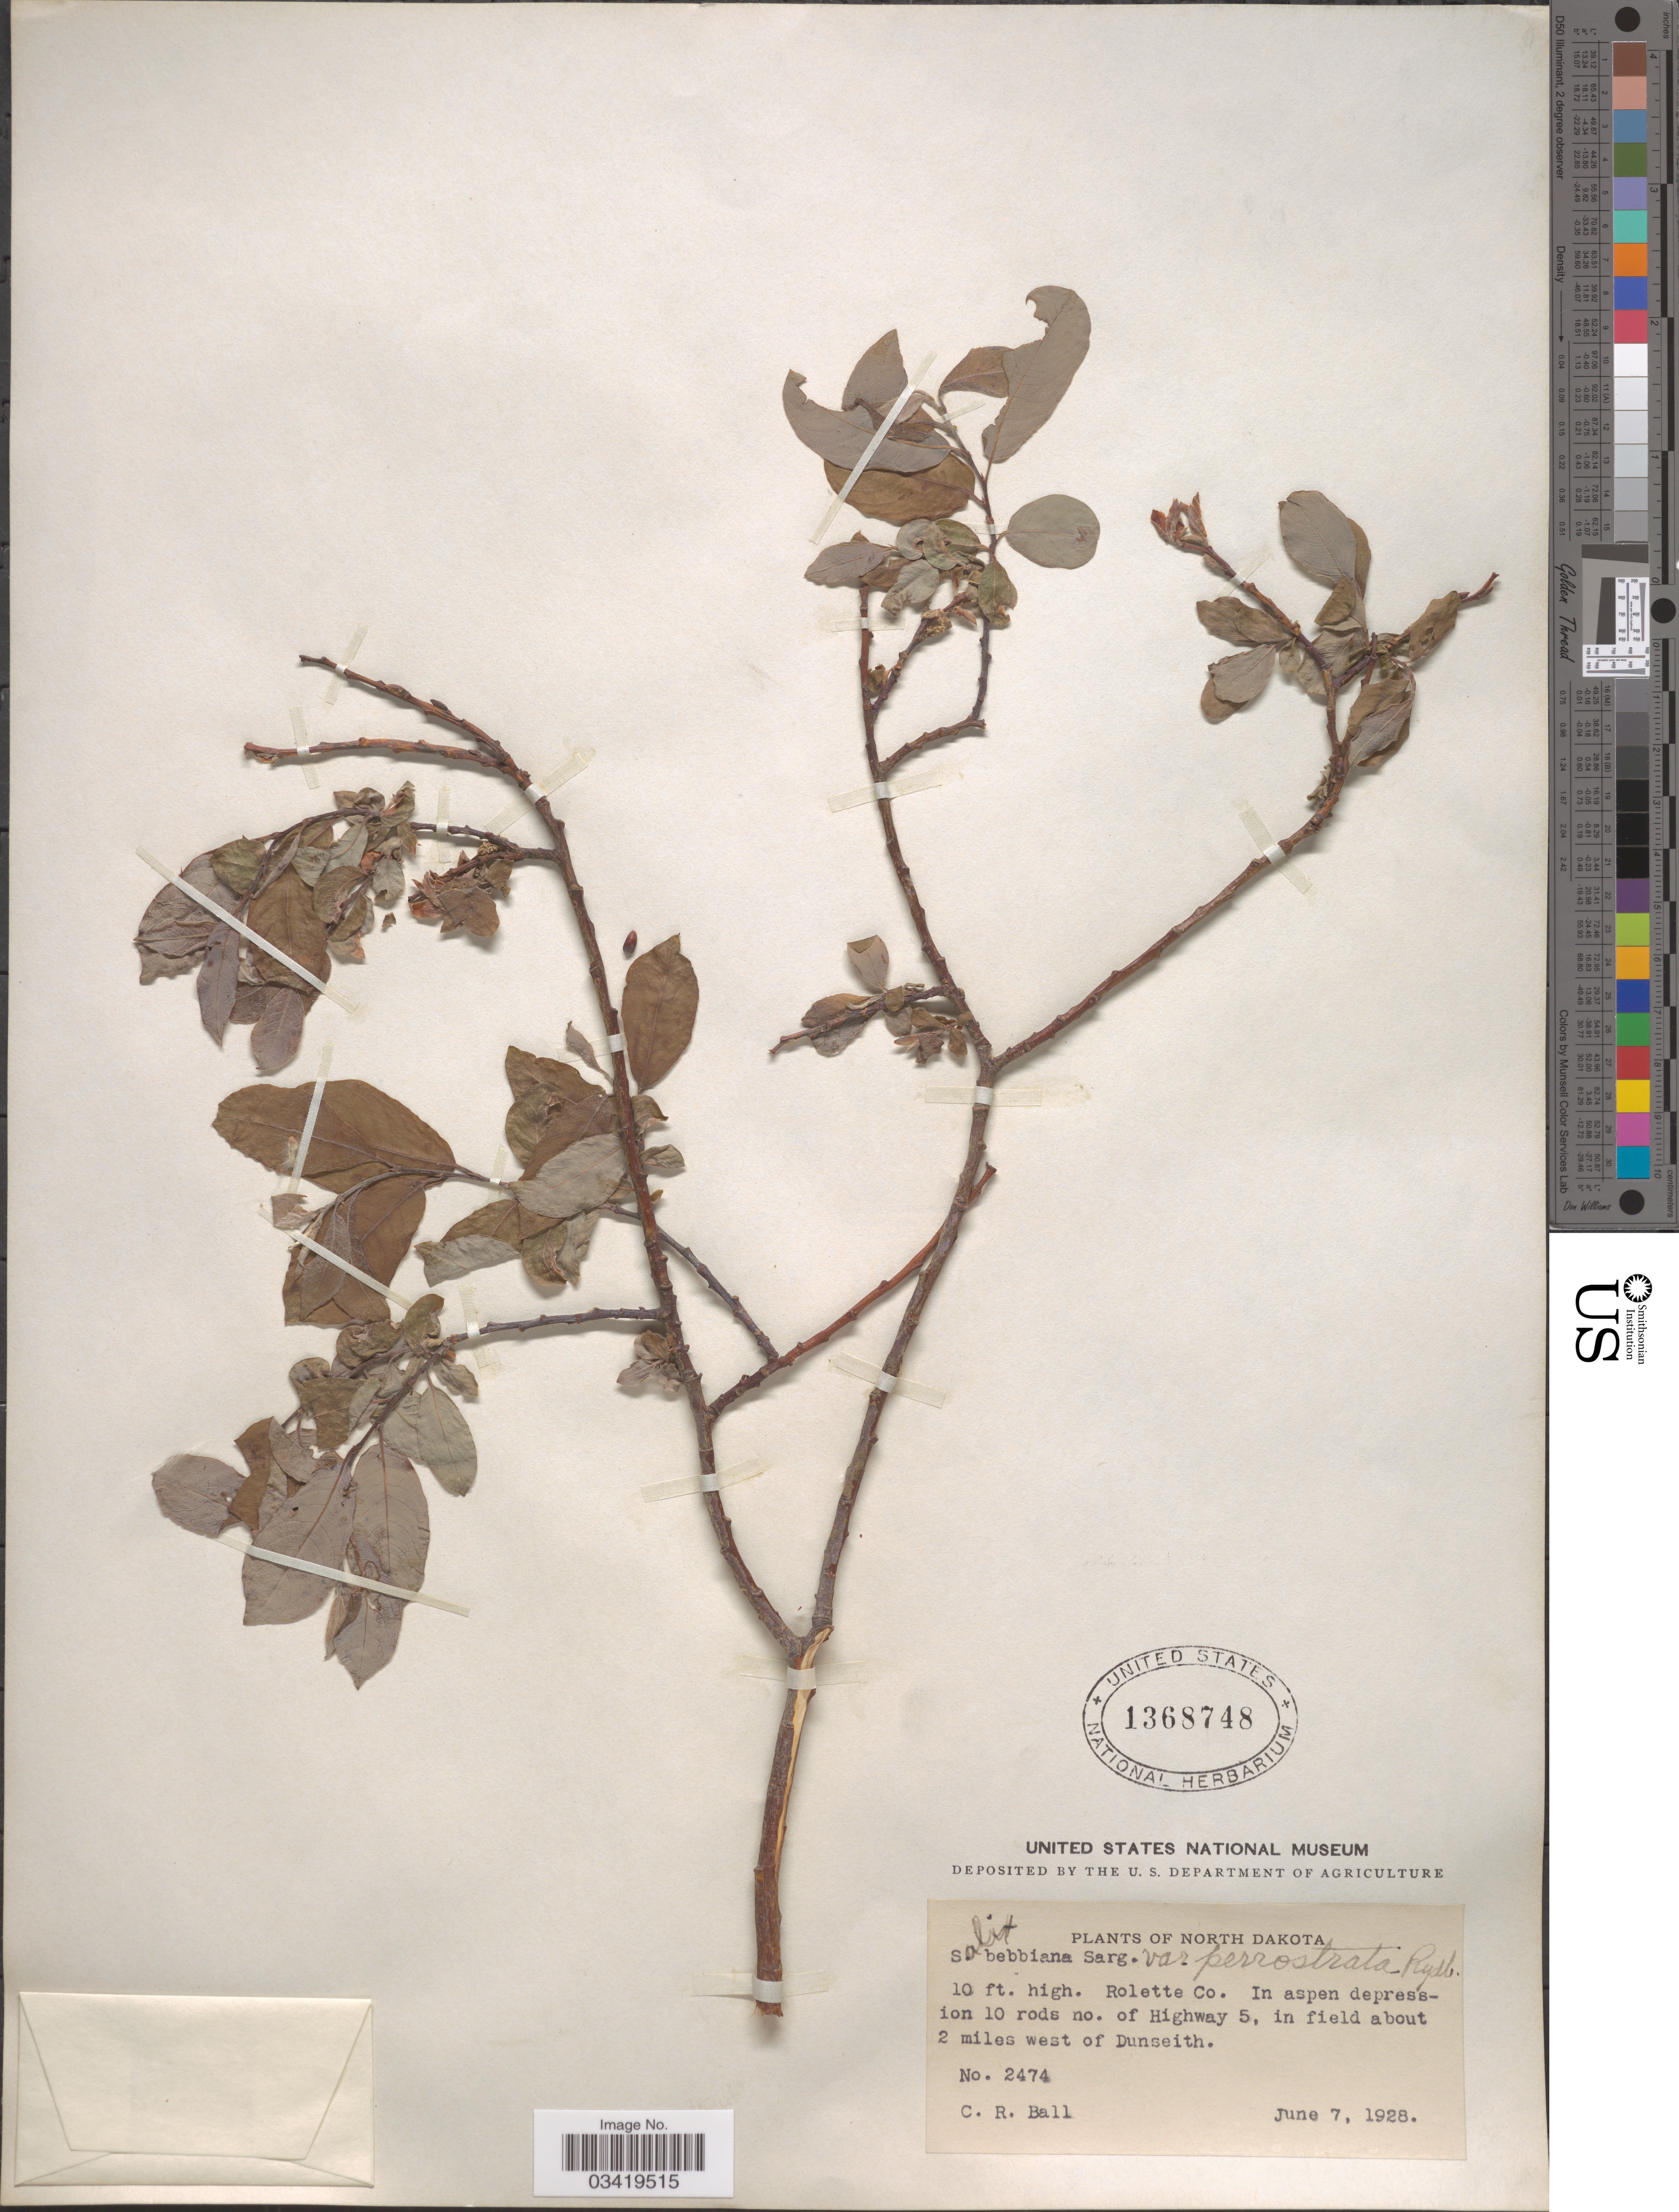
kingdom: Plantae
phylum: Tracheophyta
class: Magnoliopsida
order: Malpighiales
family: Salicaceae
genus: Salix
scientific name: Salix bebbiana var. perrostrata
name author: Sarg.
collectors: C. R. Ball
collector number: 2474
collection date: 1928-06-07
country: United States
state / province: North Dakota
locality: In aspen depression 10 rods no. of Highway 5, in field about 2 miles west of Dunseith.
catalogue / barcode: US 1368748